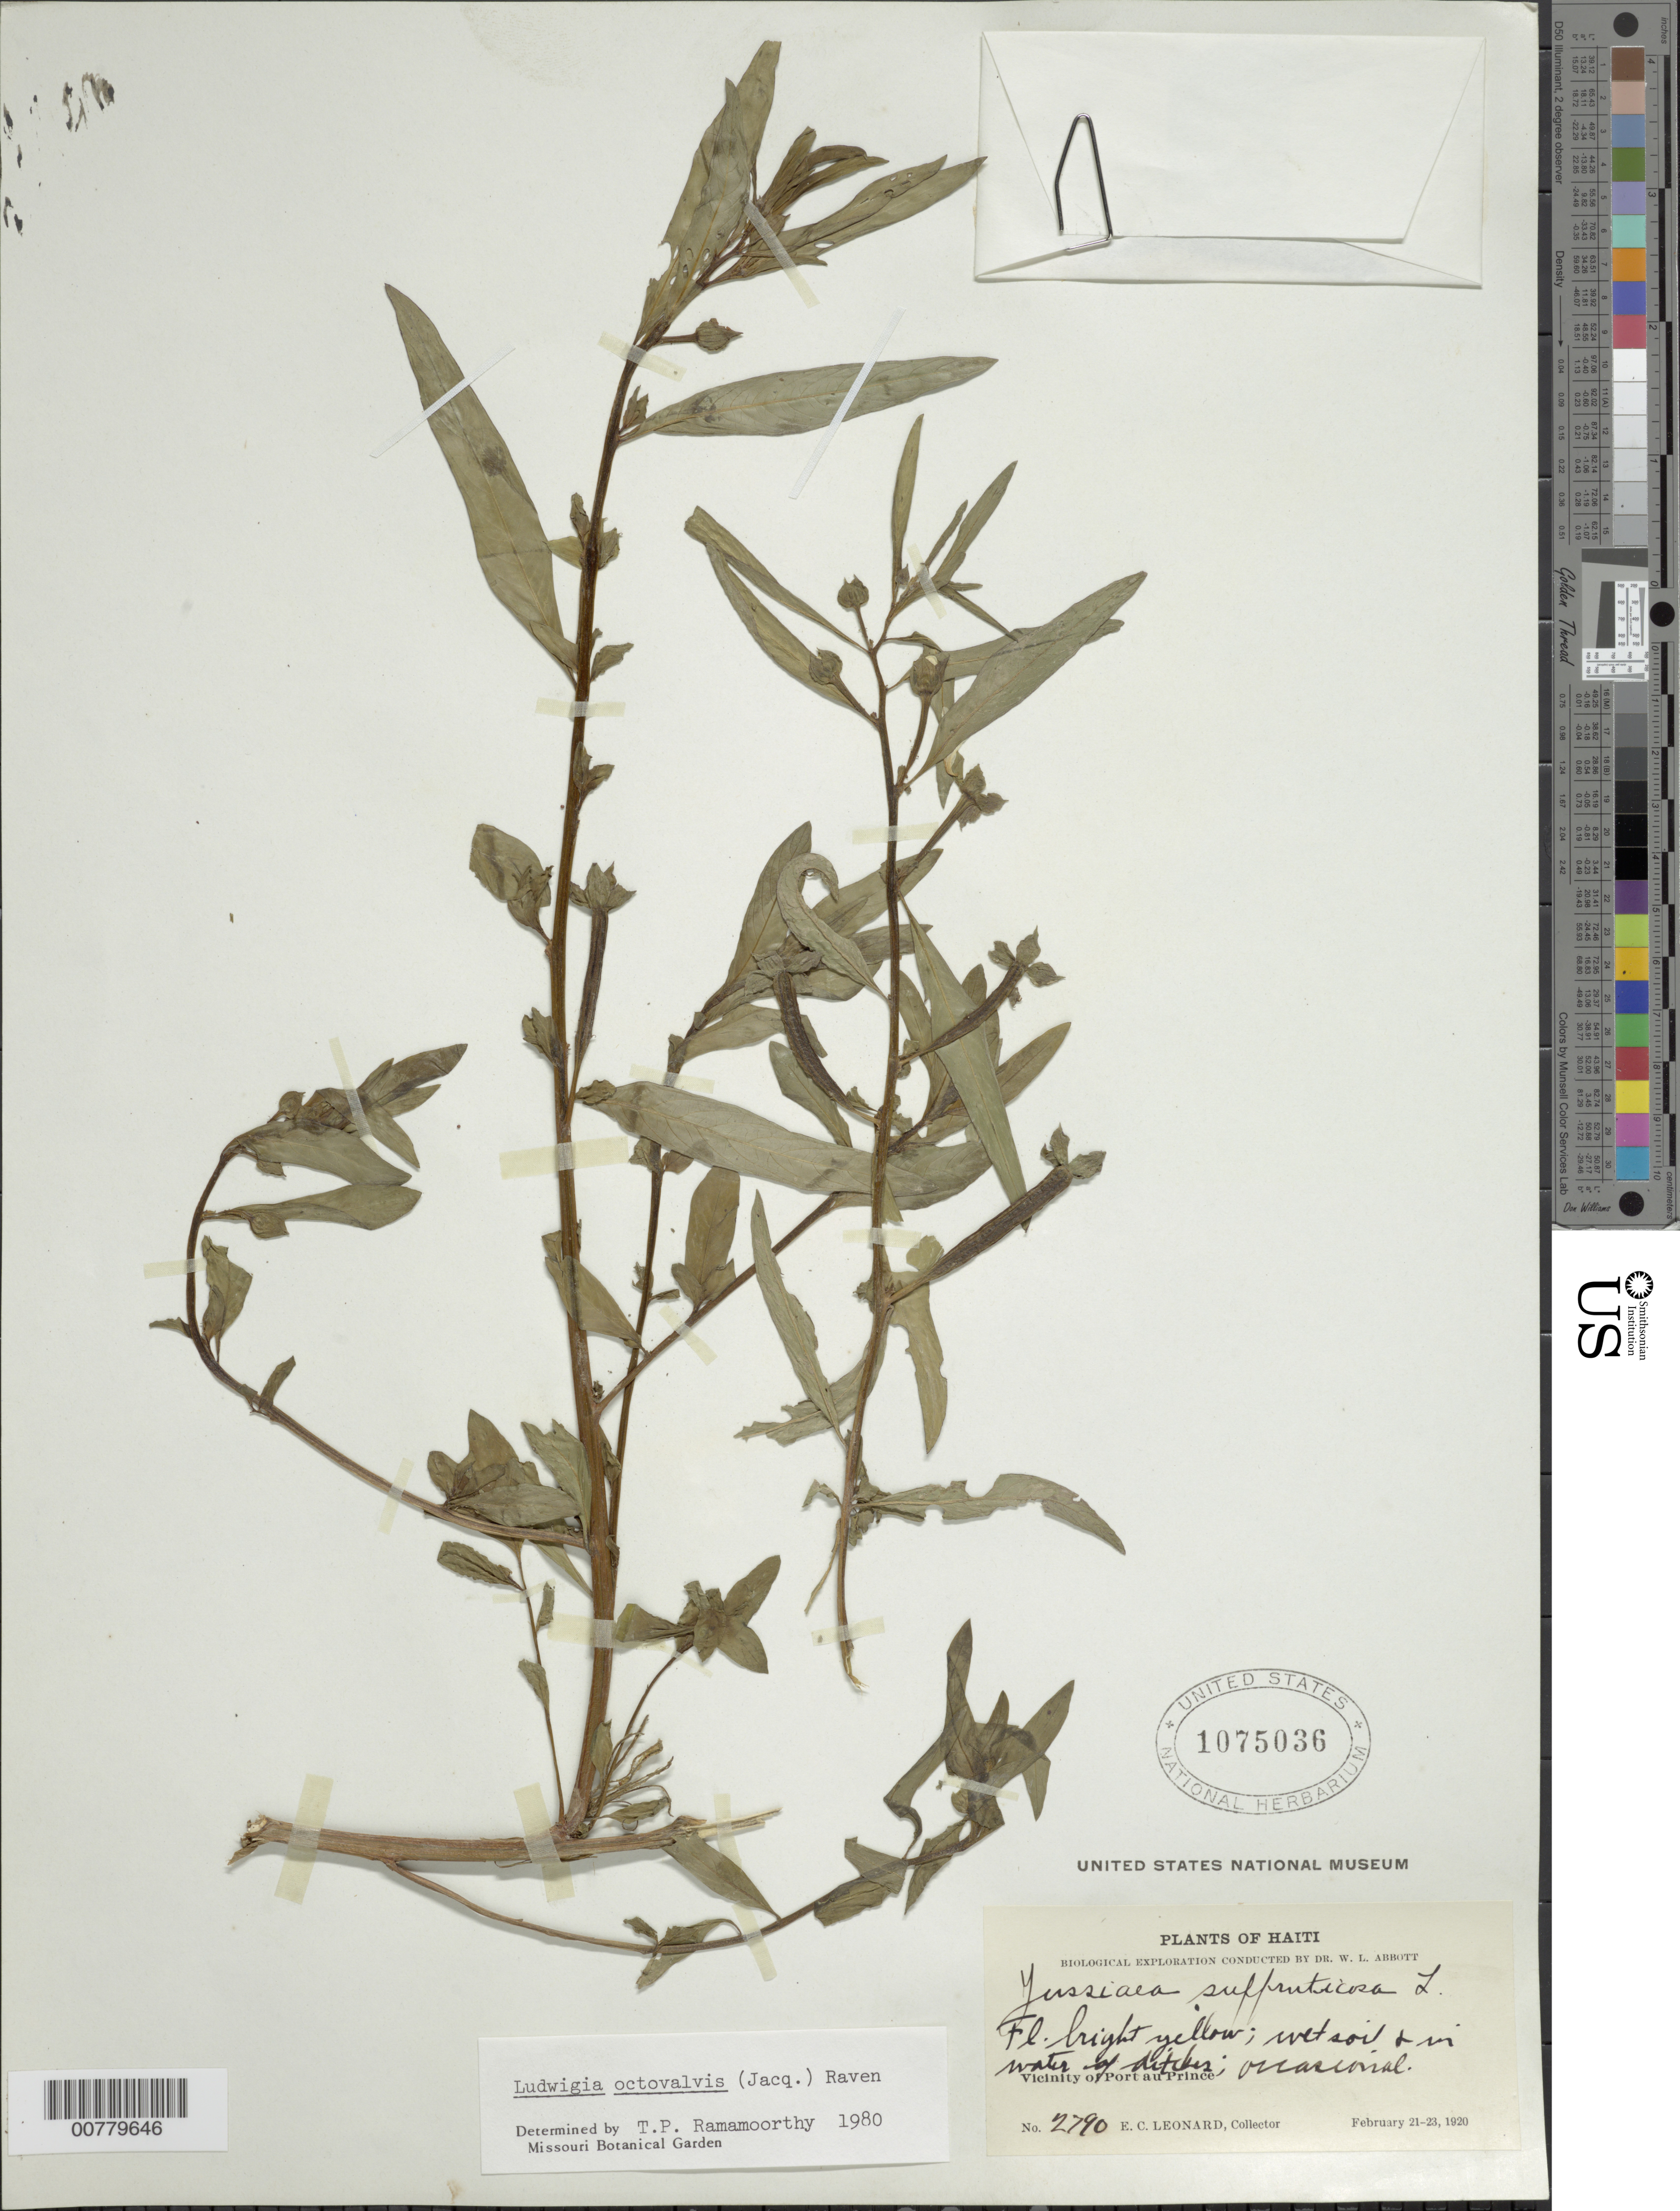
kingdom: Plantae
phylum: Tracheophyta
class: Magnoliopsida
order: Myrtales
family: Onagraceae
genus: Ludwigia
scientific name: Ludwigia octovalvis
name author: (Jacq.) P.H. Raven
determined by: Ramamoorthy, T. P.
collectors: E. C. Leonard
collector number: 2790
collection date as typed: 21 Feb 1920 to 23 Feb 1920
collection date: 1920-02-21/1920-02-23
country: Haiti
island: Hispaniola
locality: Vicinity of Port au Prince.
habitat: In water of ditches, wet soil.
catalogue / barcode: US 1075036